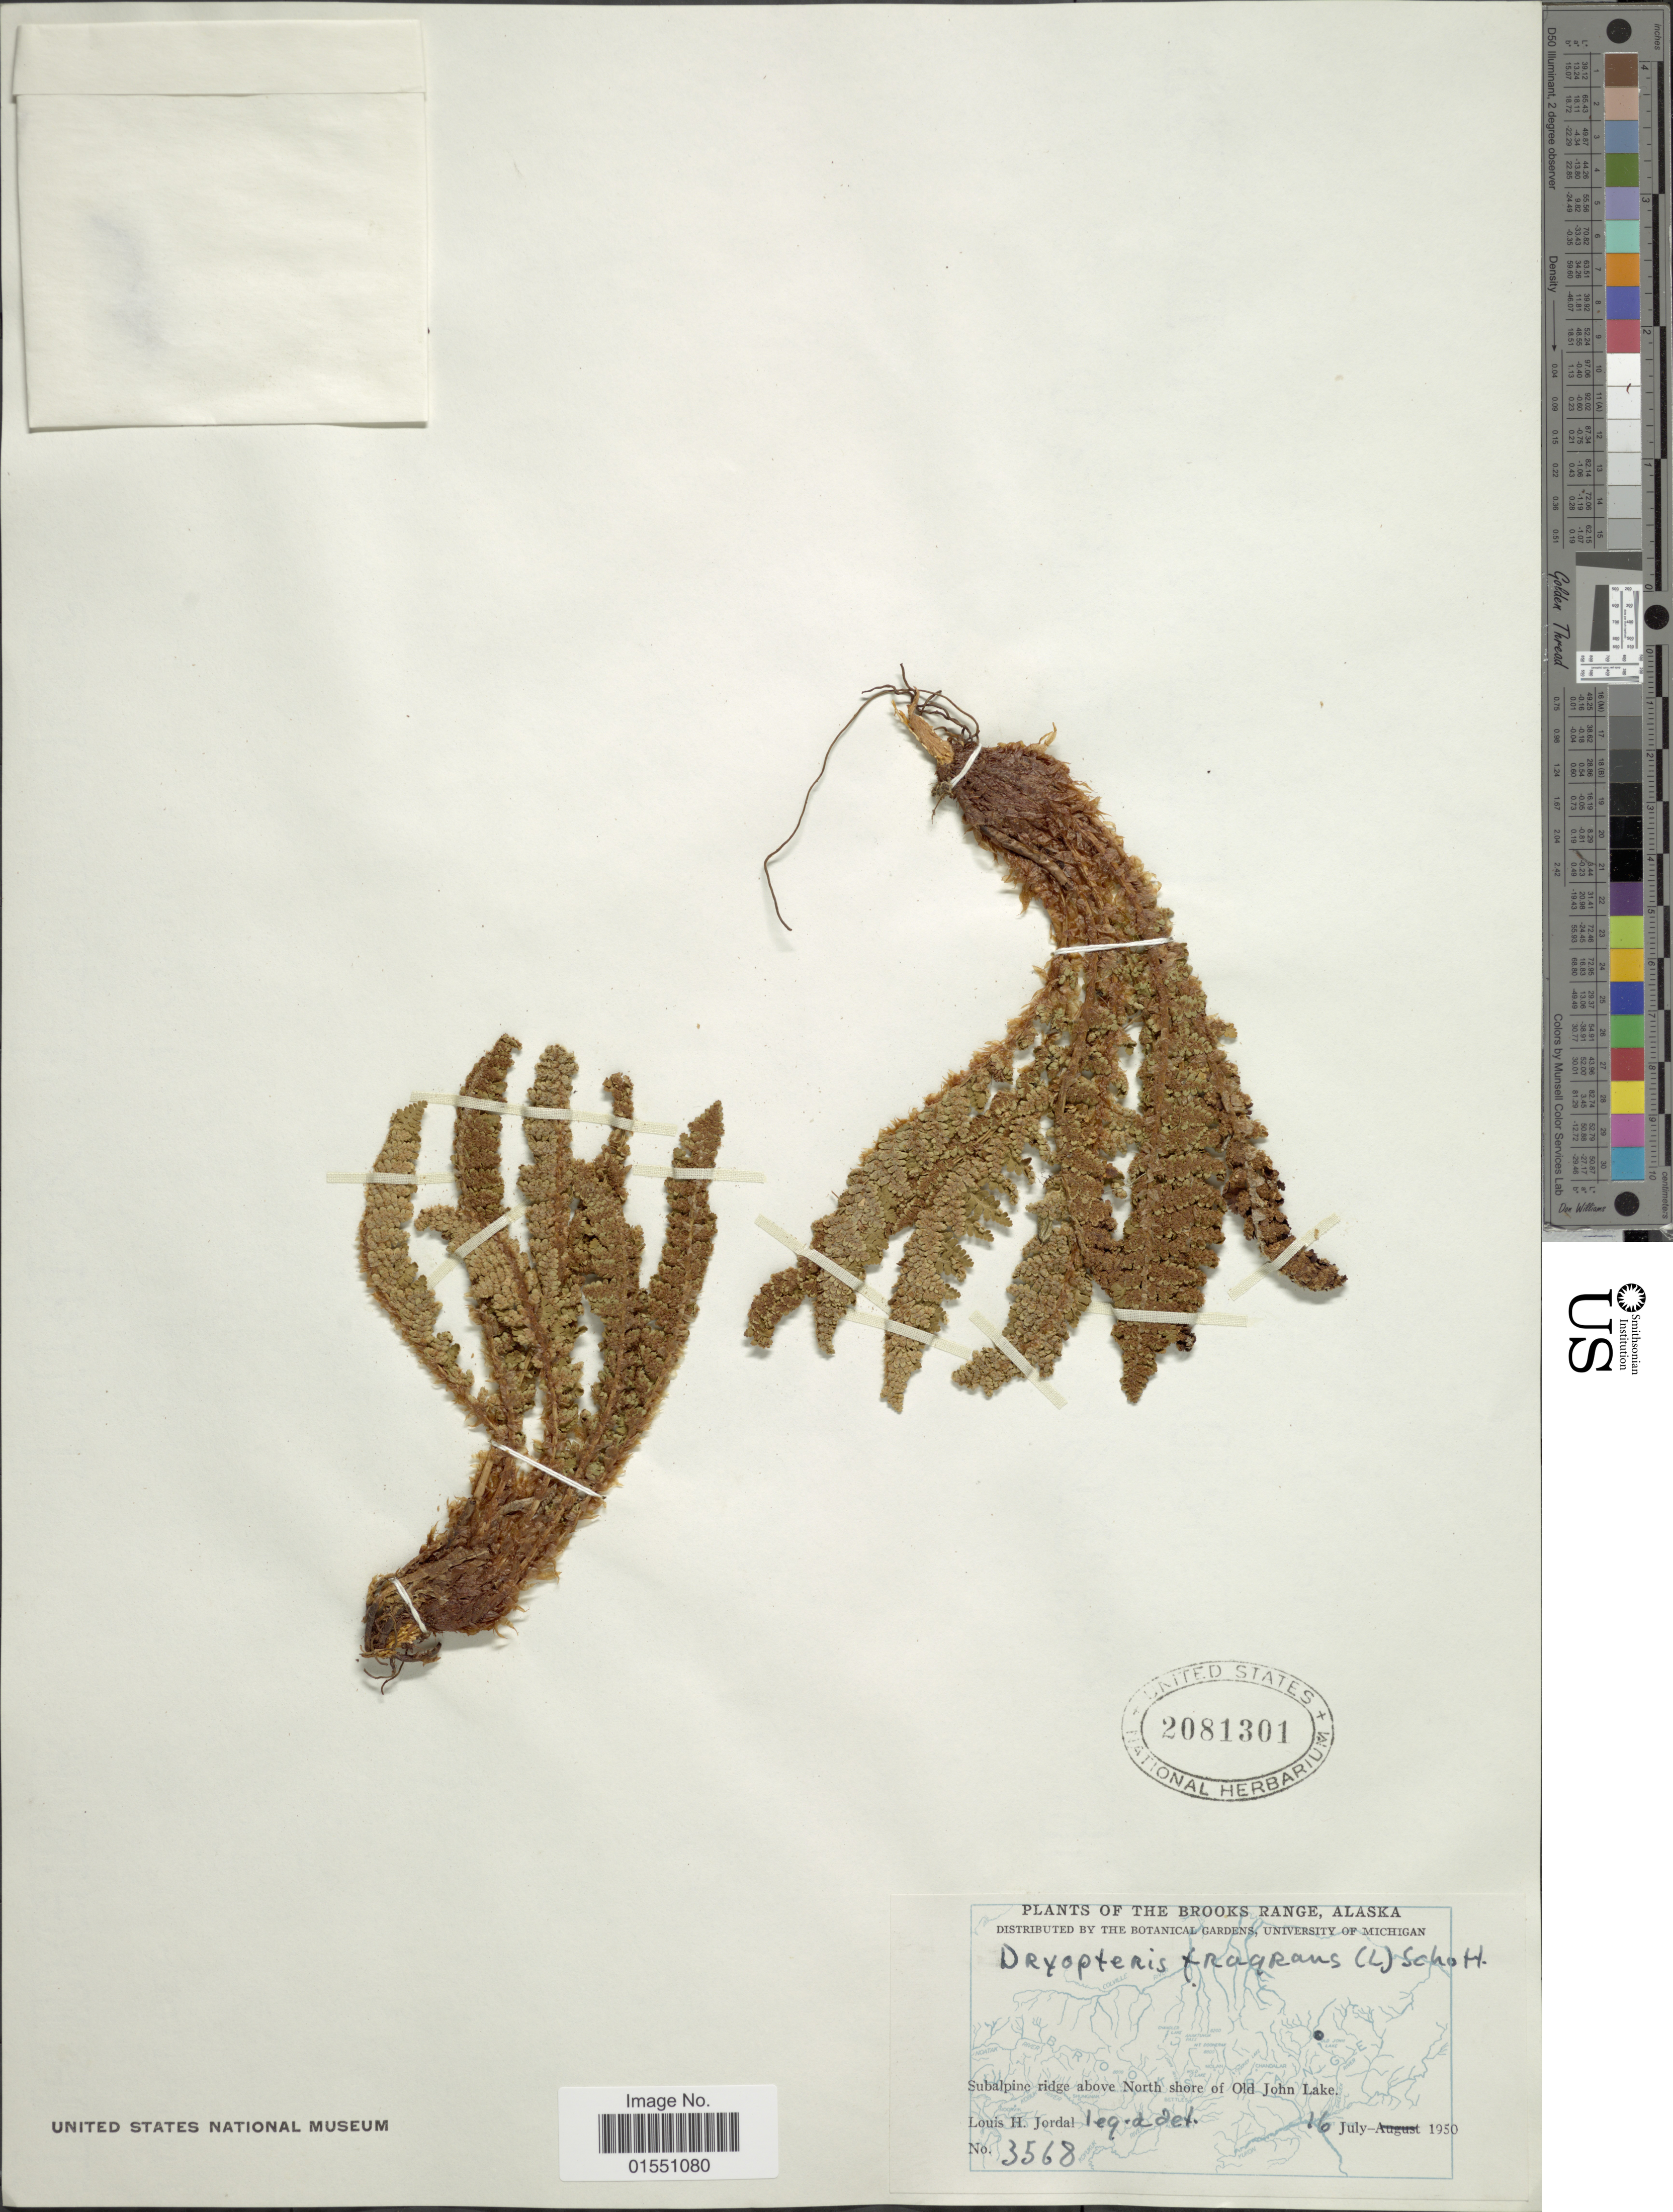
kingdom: Plantae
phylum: Tracheophyta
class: Polypodiopsida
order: Polypodiales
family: Dryopteridaceae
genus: Dryopteris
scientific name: Dryopteris fragrans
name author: (L.) Schott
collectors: L. Jordal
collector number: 3568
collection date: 1950-07-16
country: United States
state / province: Alaska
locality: Brooks Range. Subalpine ridge above North shore of Old John Lake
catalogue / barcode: US 2081301